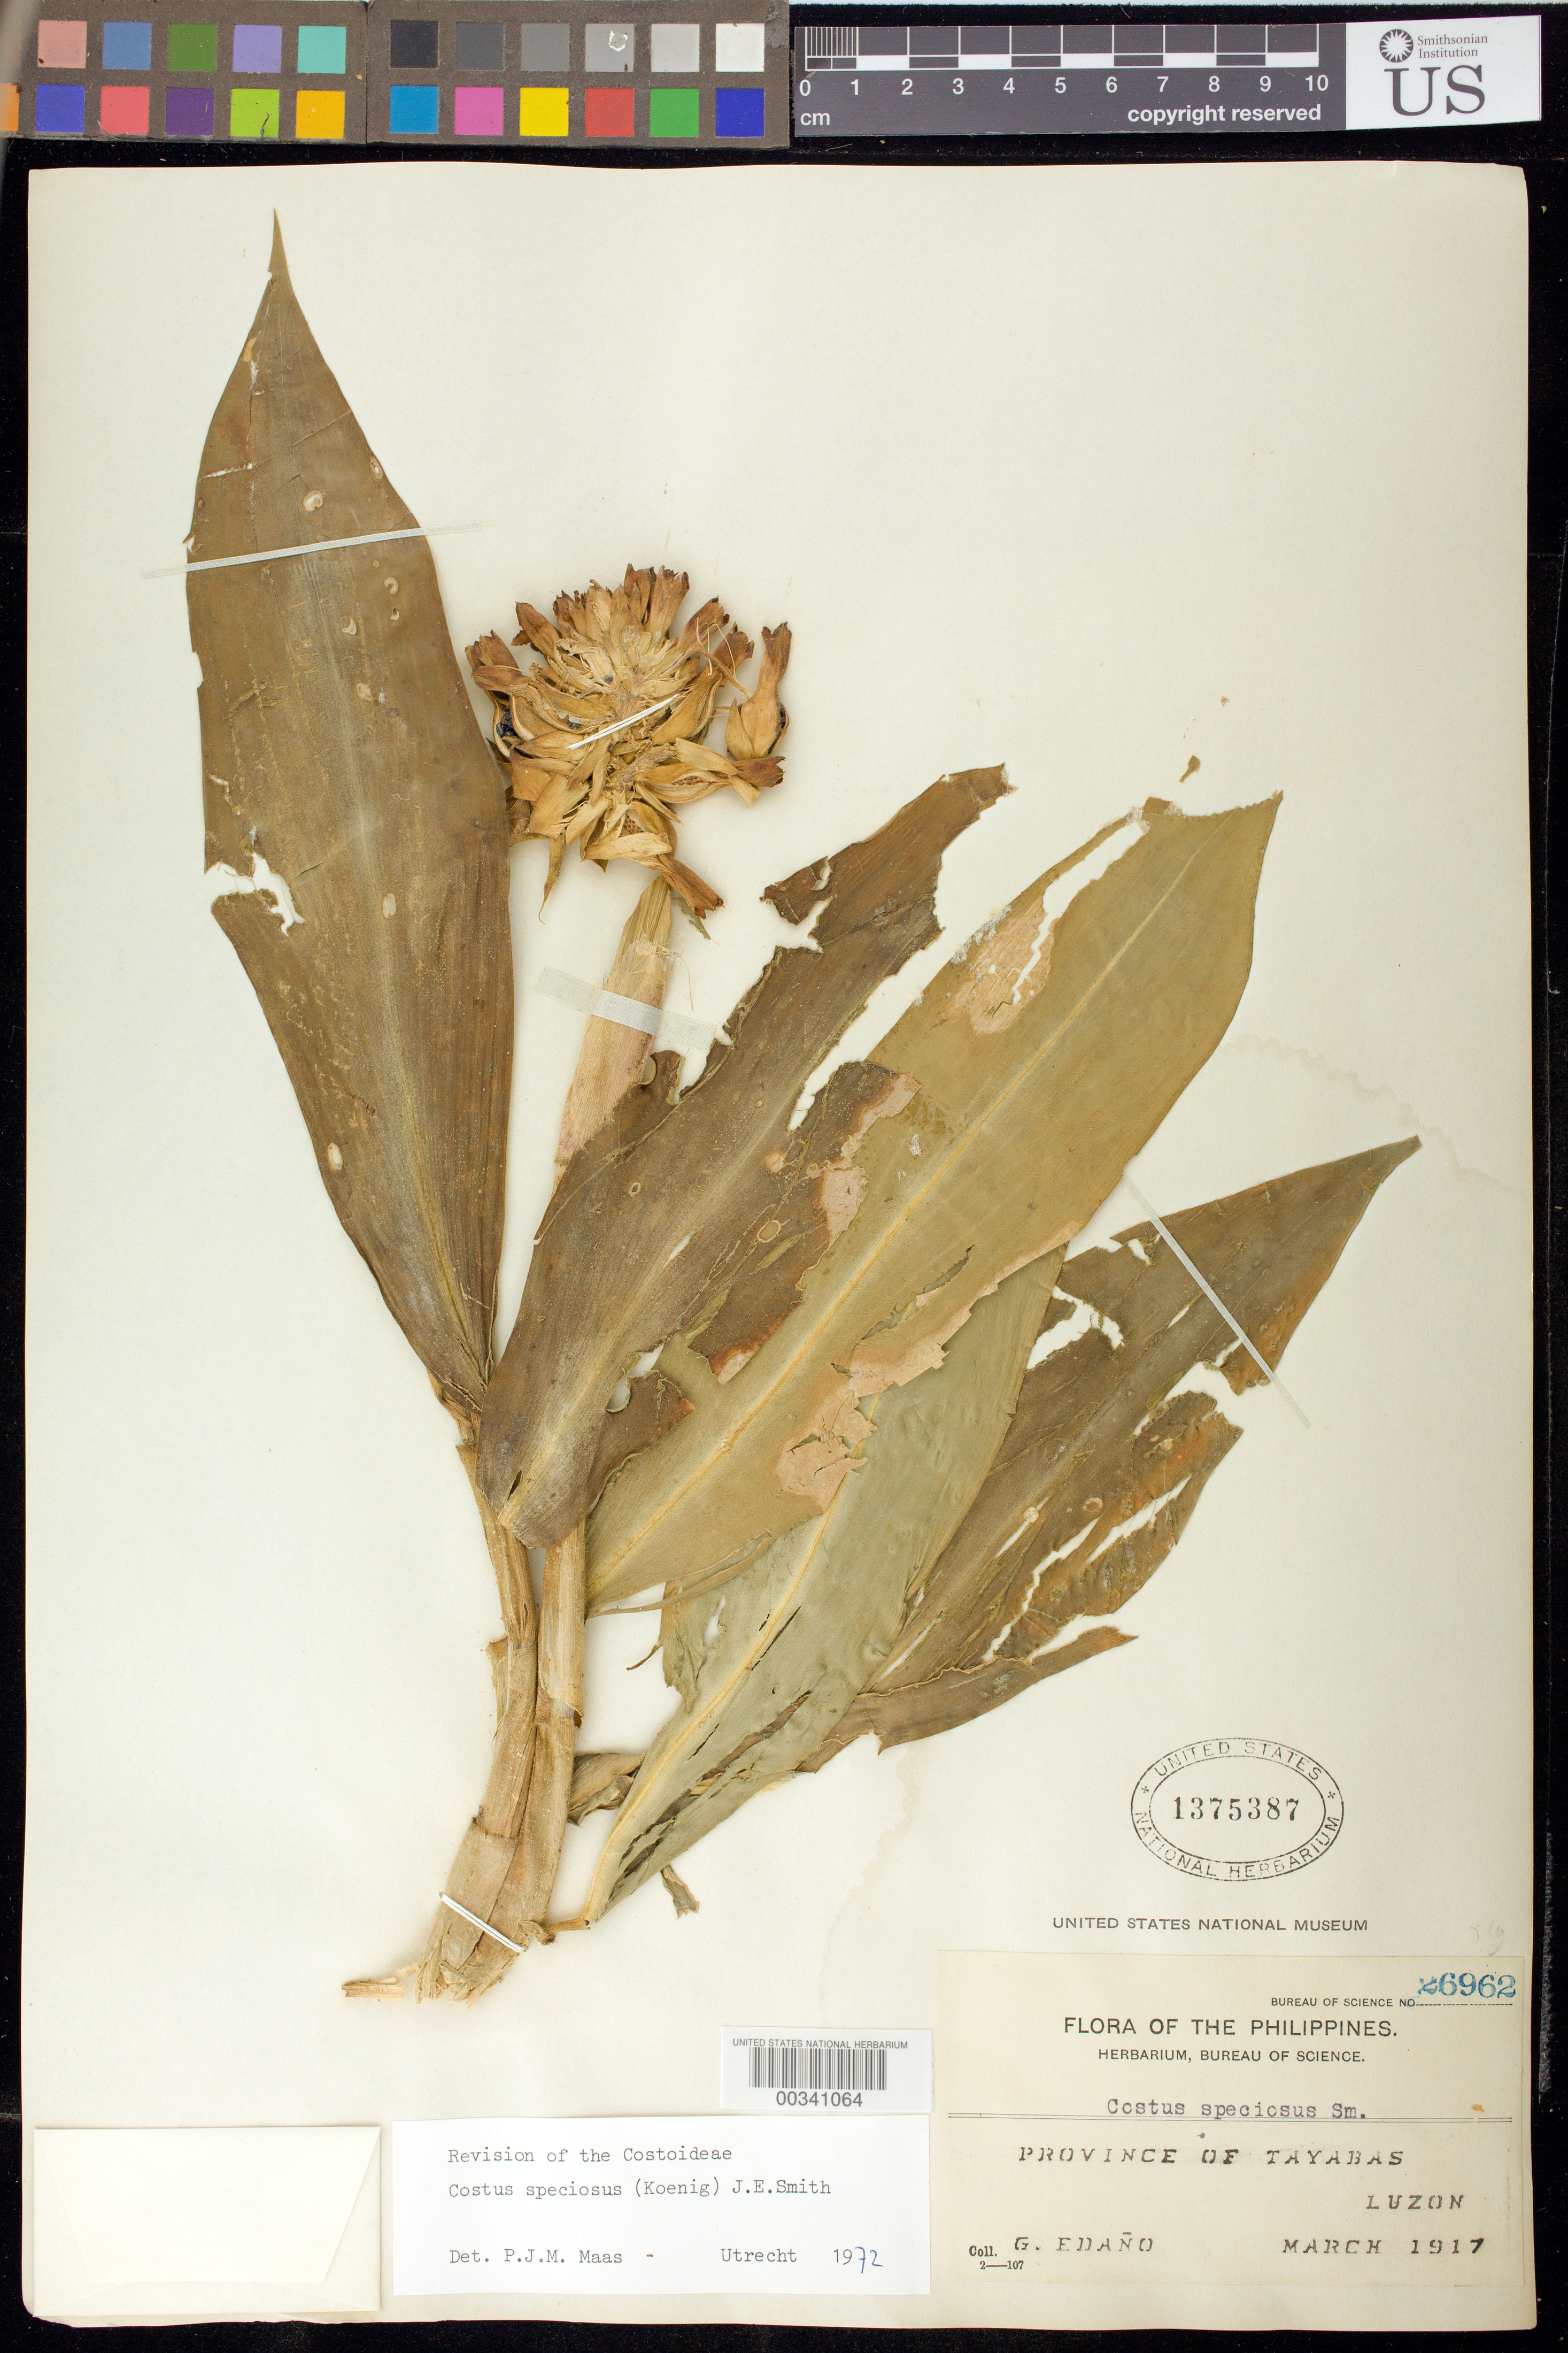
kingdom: Plantae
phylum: Tracheophyta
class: Liliopsida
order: Zingiberales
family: Costaceae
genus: Hellenia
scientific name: Hellenia speciosa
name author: (J. Koenig) S.R. Dutta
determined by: (US) Smithsonian Institution - National Museum of Natural History - Department of Botany (UNITED STATES)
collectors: G. E. Edaño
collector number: Bur. Sci. 26962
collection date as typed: Mar 1917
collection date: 1917-03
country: Philippines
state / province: Calabarzon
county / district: Quezon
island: Luzon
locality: Tayabas prov. [= quezon province]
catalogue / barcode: US 1375387